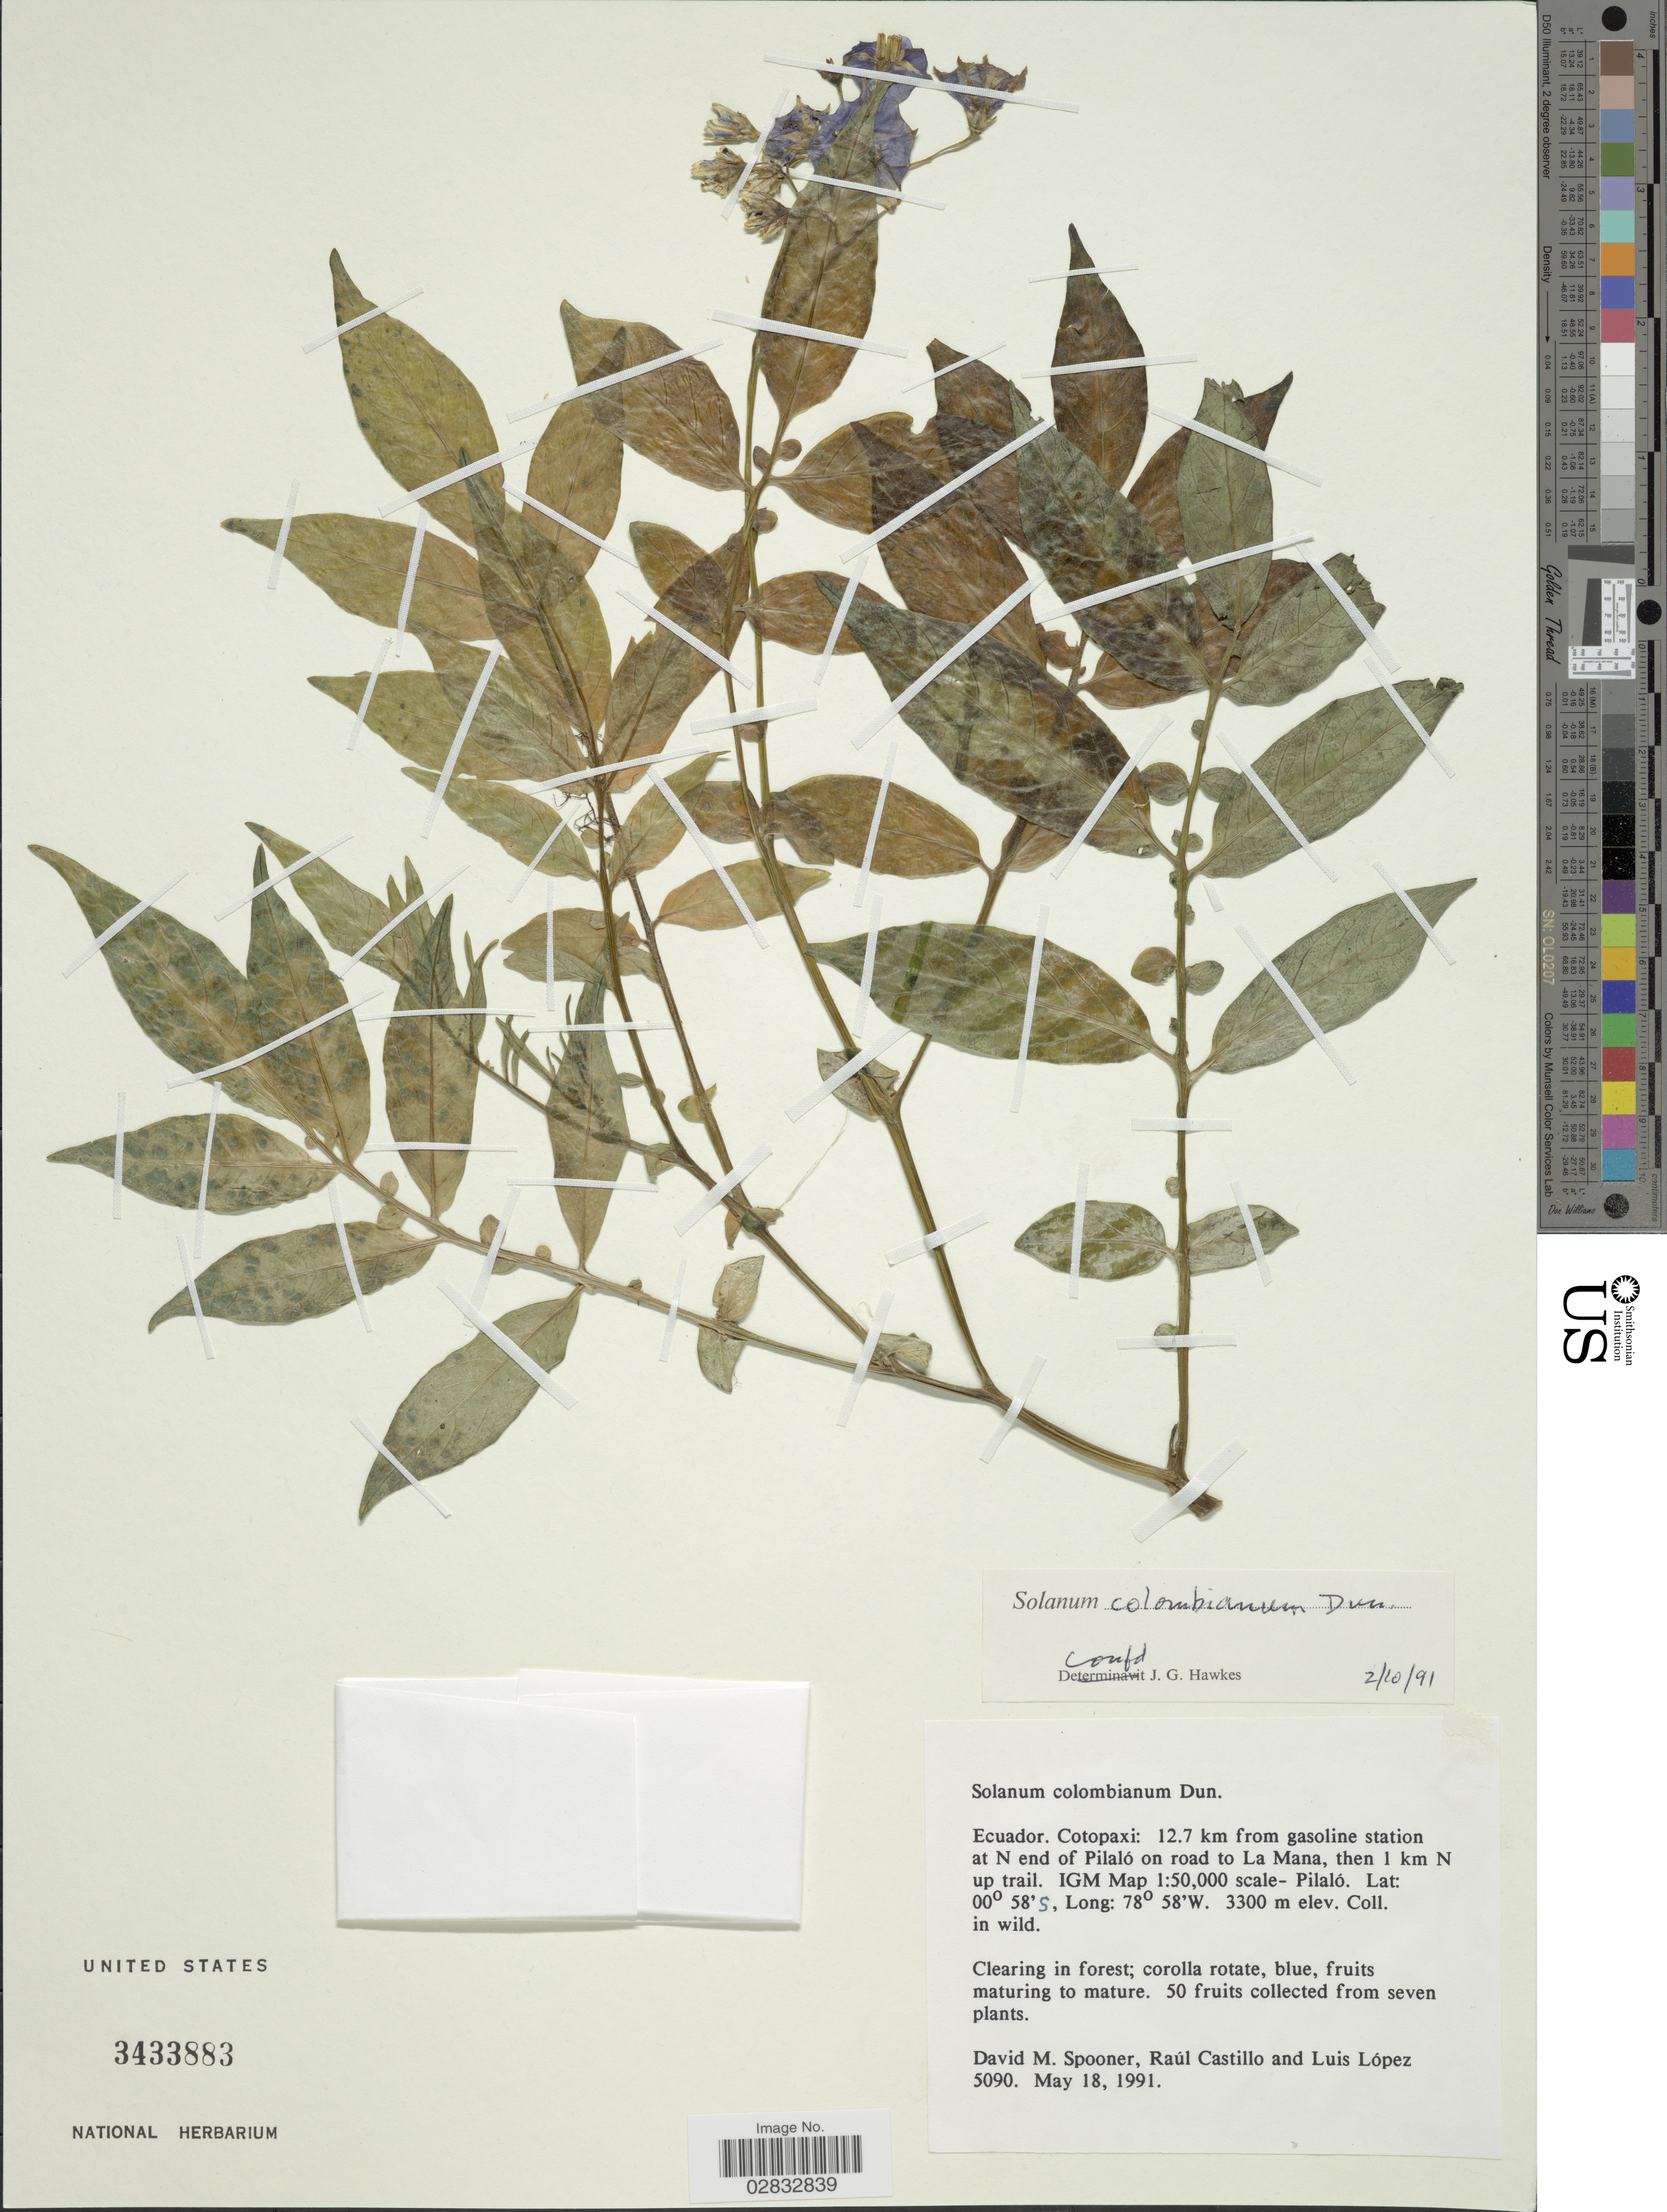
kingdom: Plantae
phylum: Tracheophyta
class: Magnoliopsida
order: Solanales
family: Solanaceae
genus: Solanum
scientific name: Solanum colombianum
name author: Dunal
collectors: D. Spooner, R. Castillo & L. López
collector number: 5090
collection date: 1991-05-18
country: Ecuador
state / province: Cotopaxi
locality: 12.7 km from gasoline station at N end of Pilaló on road to La Mana, then 1 km N up trail. IGM Map 1:50,000 scale- Pilaló.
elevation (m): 3300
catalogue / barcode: US 3433883